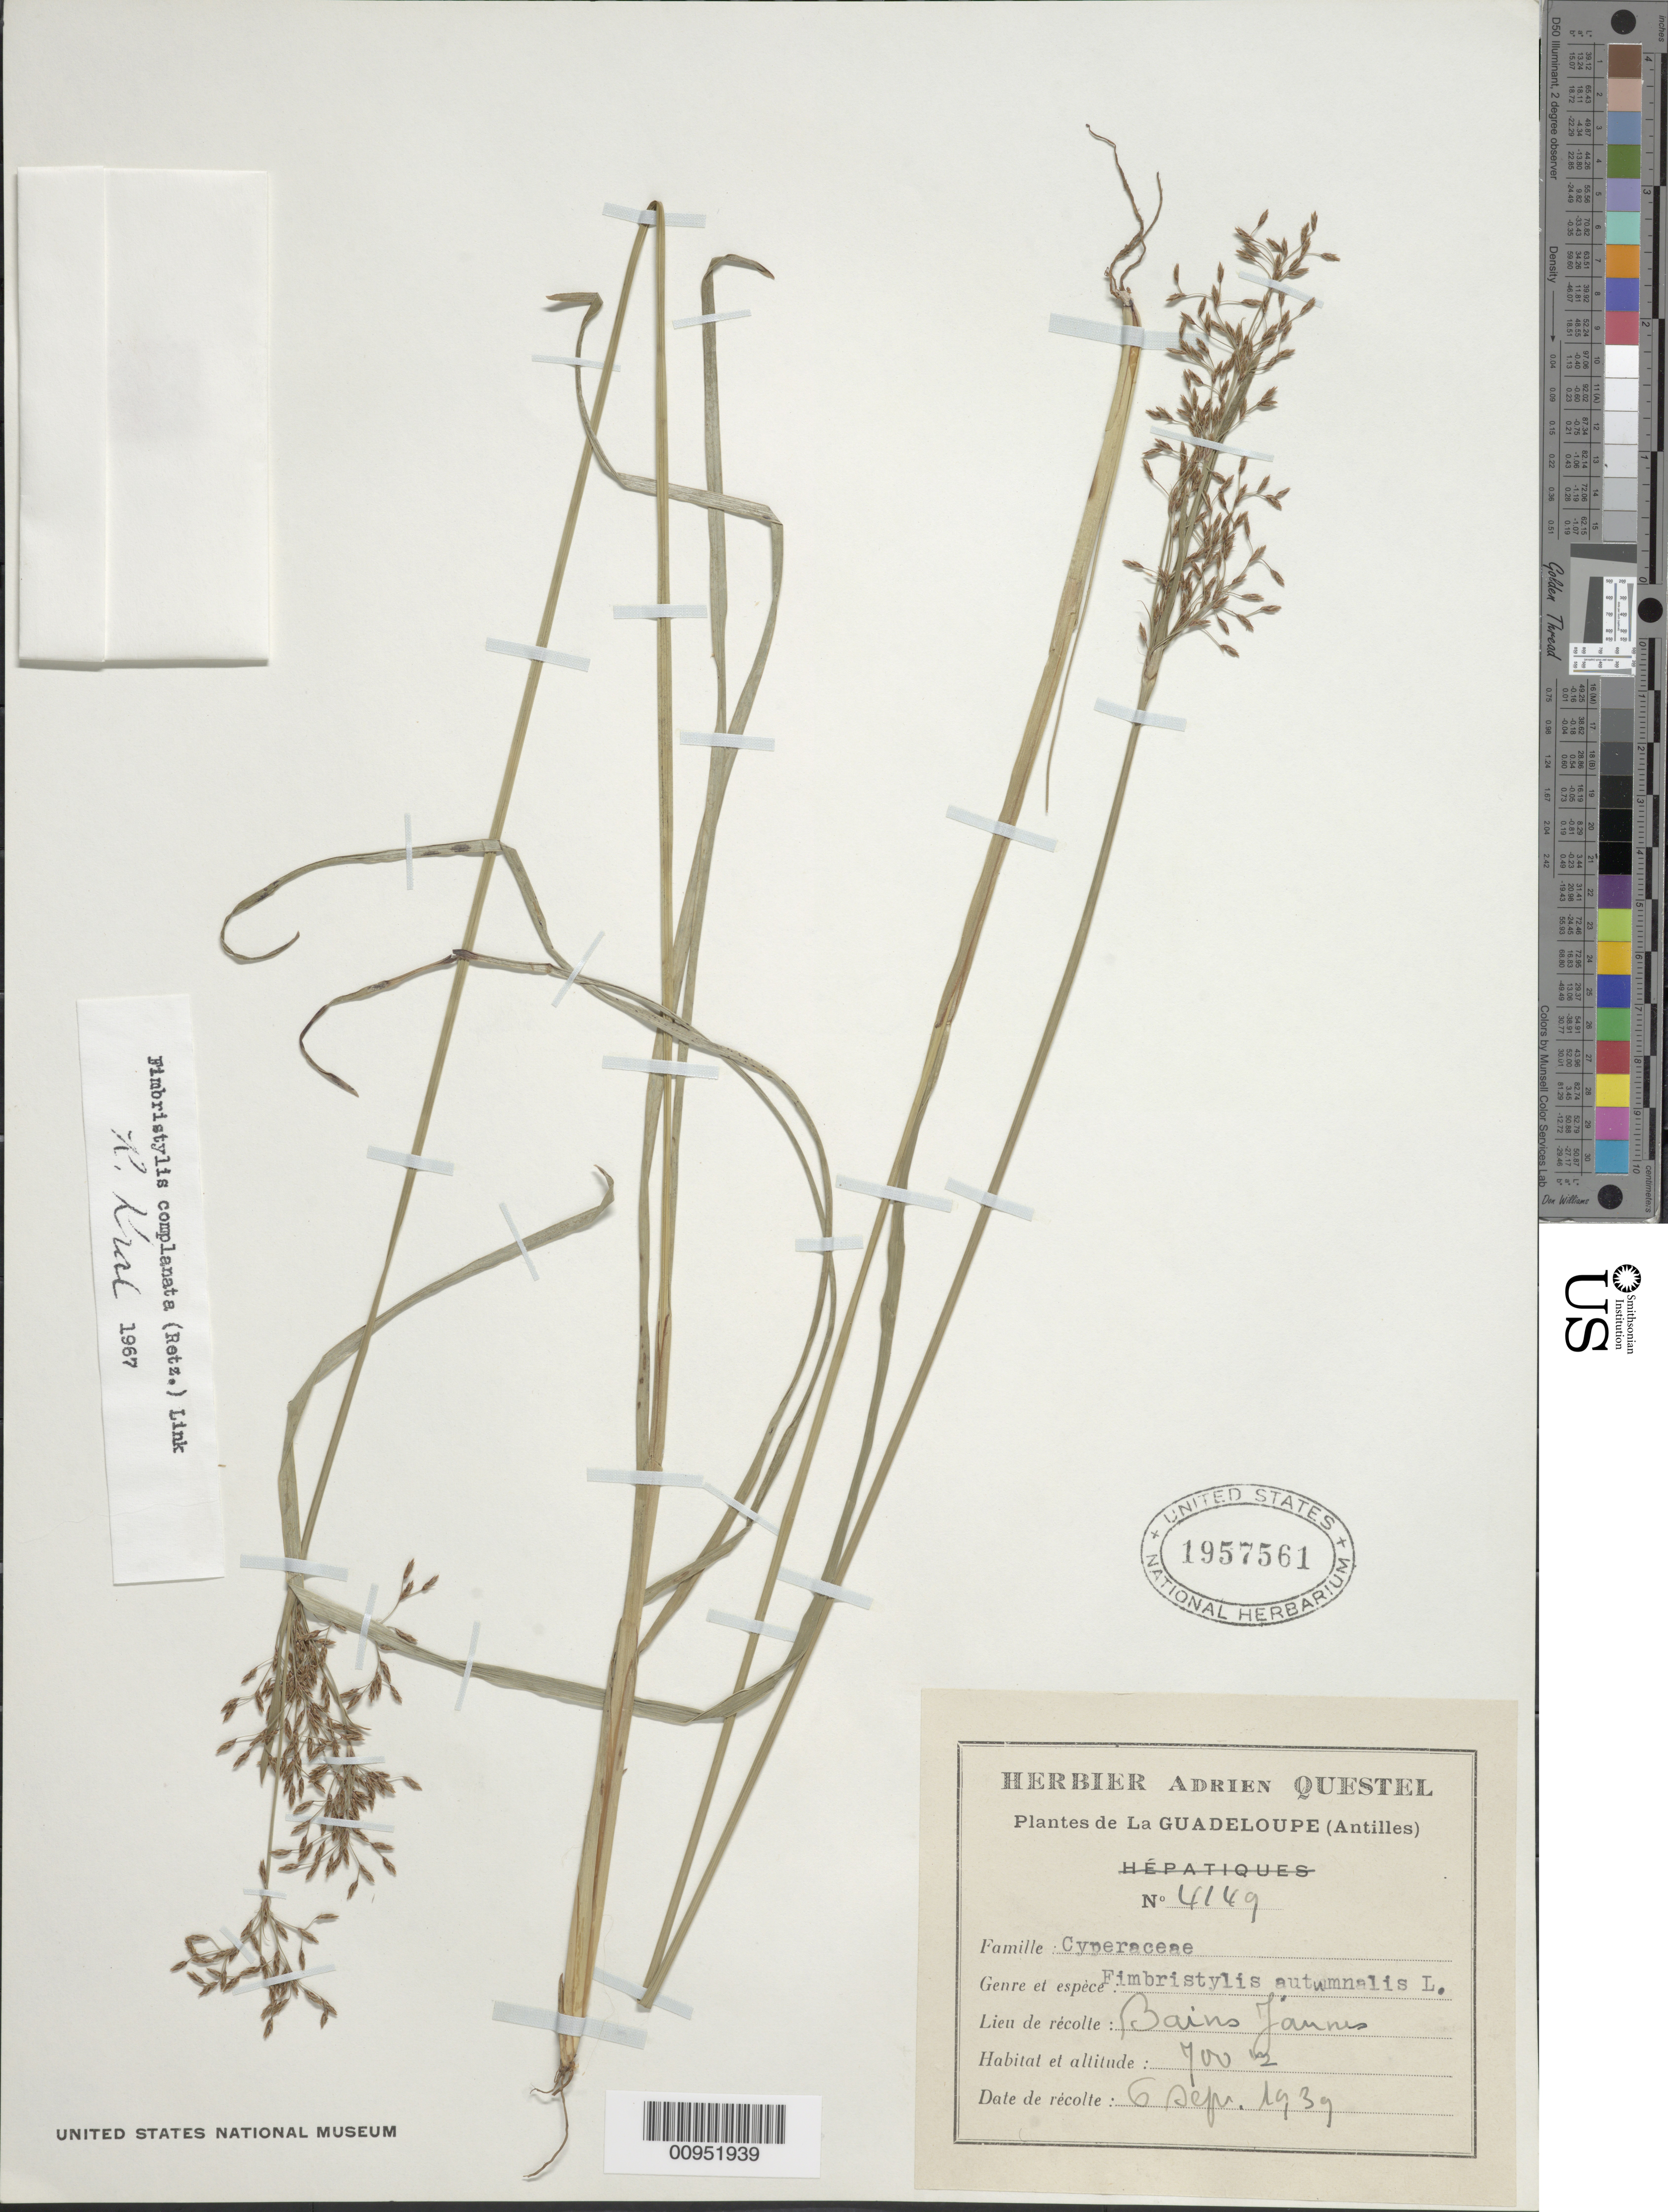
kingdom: Plantae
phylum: Tracheophyta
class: Liliopsida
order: Poales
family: Cyperaceae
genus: Fimbristylis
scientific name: Fimbristylis complanata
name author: (Retz.) Link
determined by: Kral, Robert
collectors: A. Questel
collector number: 4149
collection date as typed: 06 Sep 1939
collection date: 1939-09-06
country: Guadeloupe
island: Basse Terre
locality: Bains Jaunes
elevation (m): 700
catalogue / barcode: US 1957561